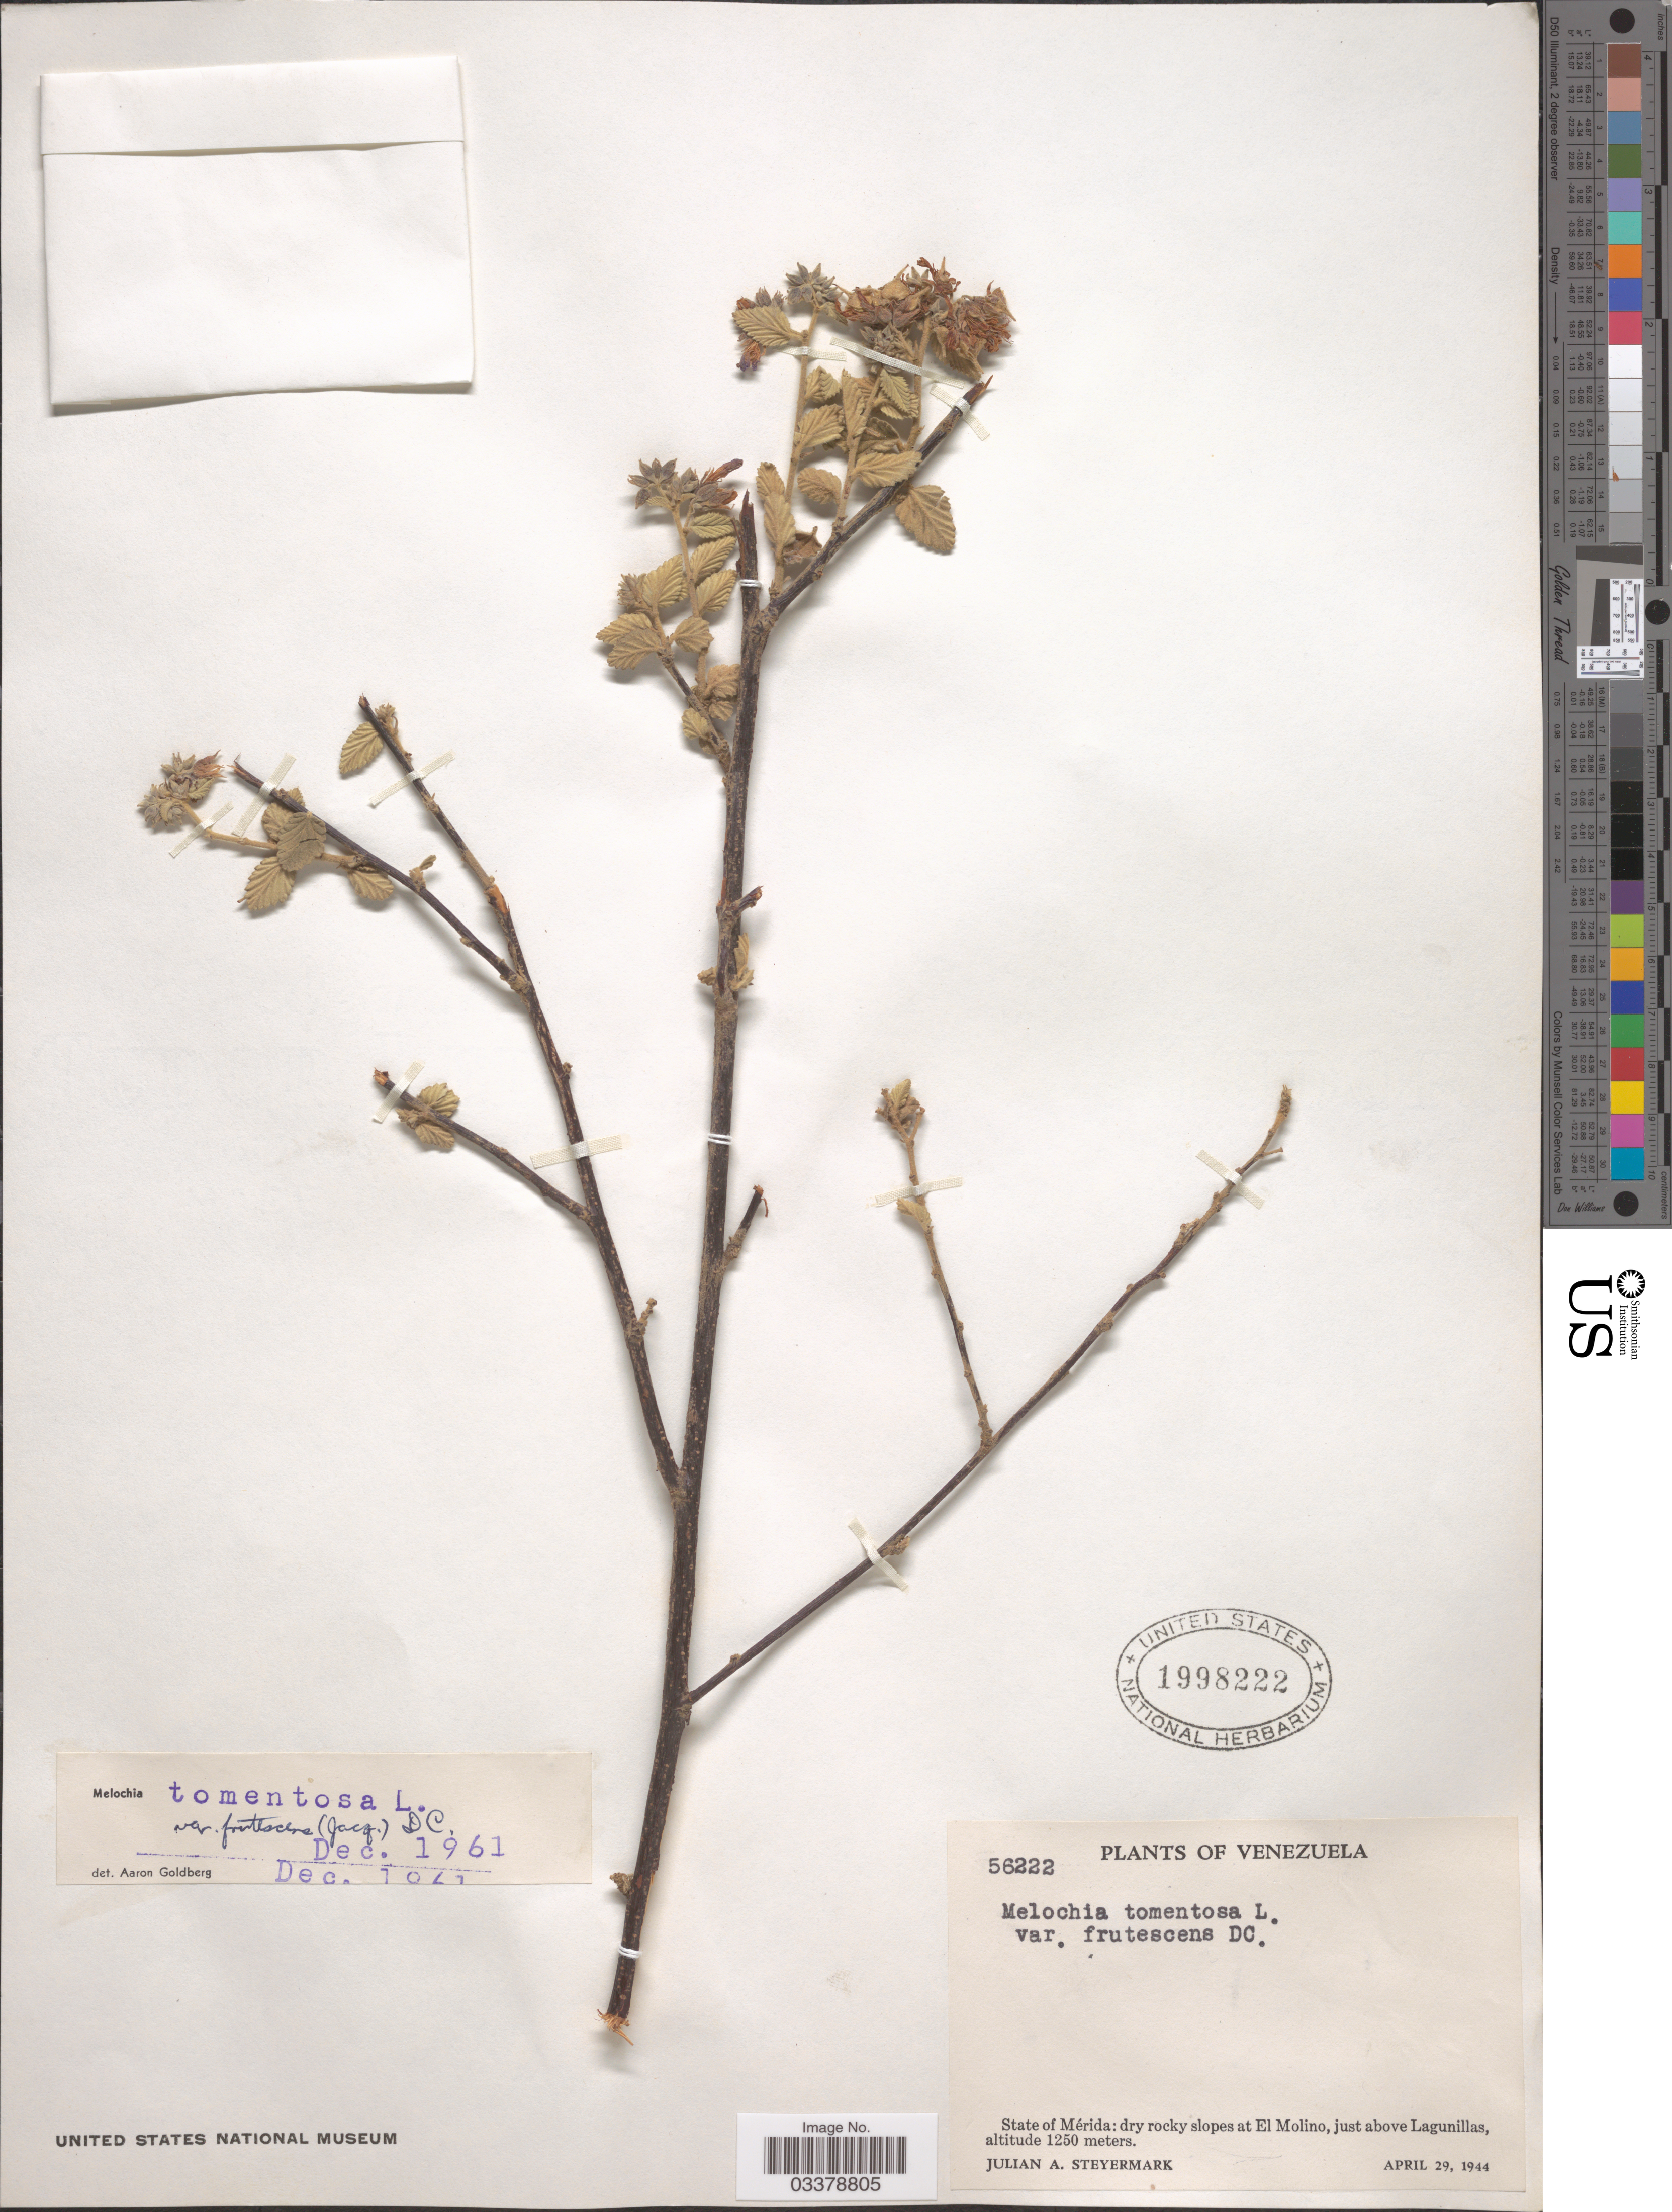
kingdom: Plantae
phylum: Tracheophyta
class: Magnoliopsida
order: Malvales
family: Malvaceae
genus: Melochia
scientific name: Melochia tomentosa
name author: L.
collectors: J. Steyermark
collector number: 56222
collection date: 1944-04-29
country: Venezuela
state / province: Mérida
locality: Dry rocky slopes at El Molino, just above Lagunillas.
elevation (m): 1250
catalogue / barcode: US 1998222